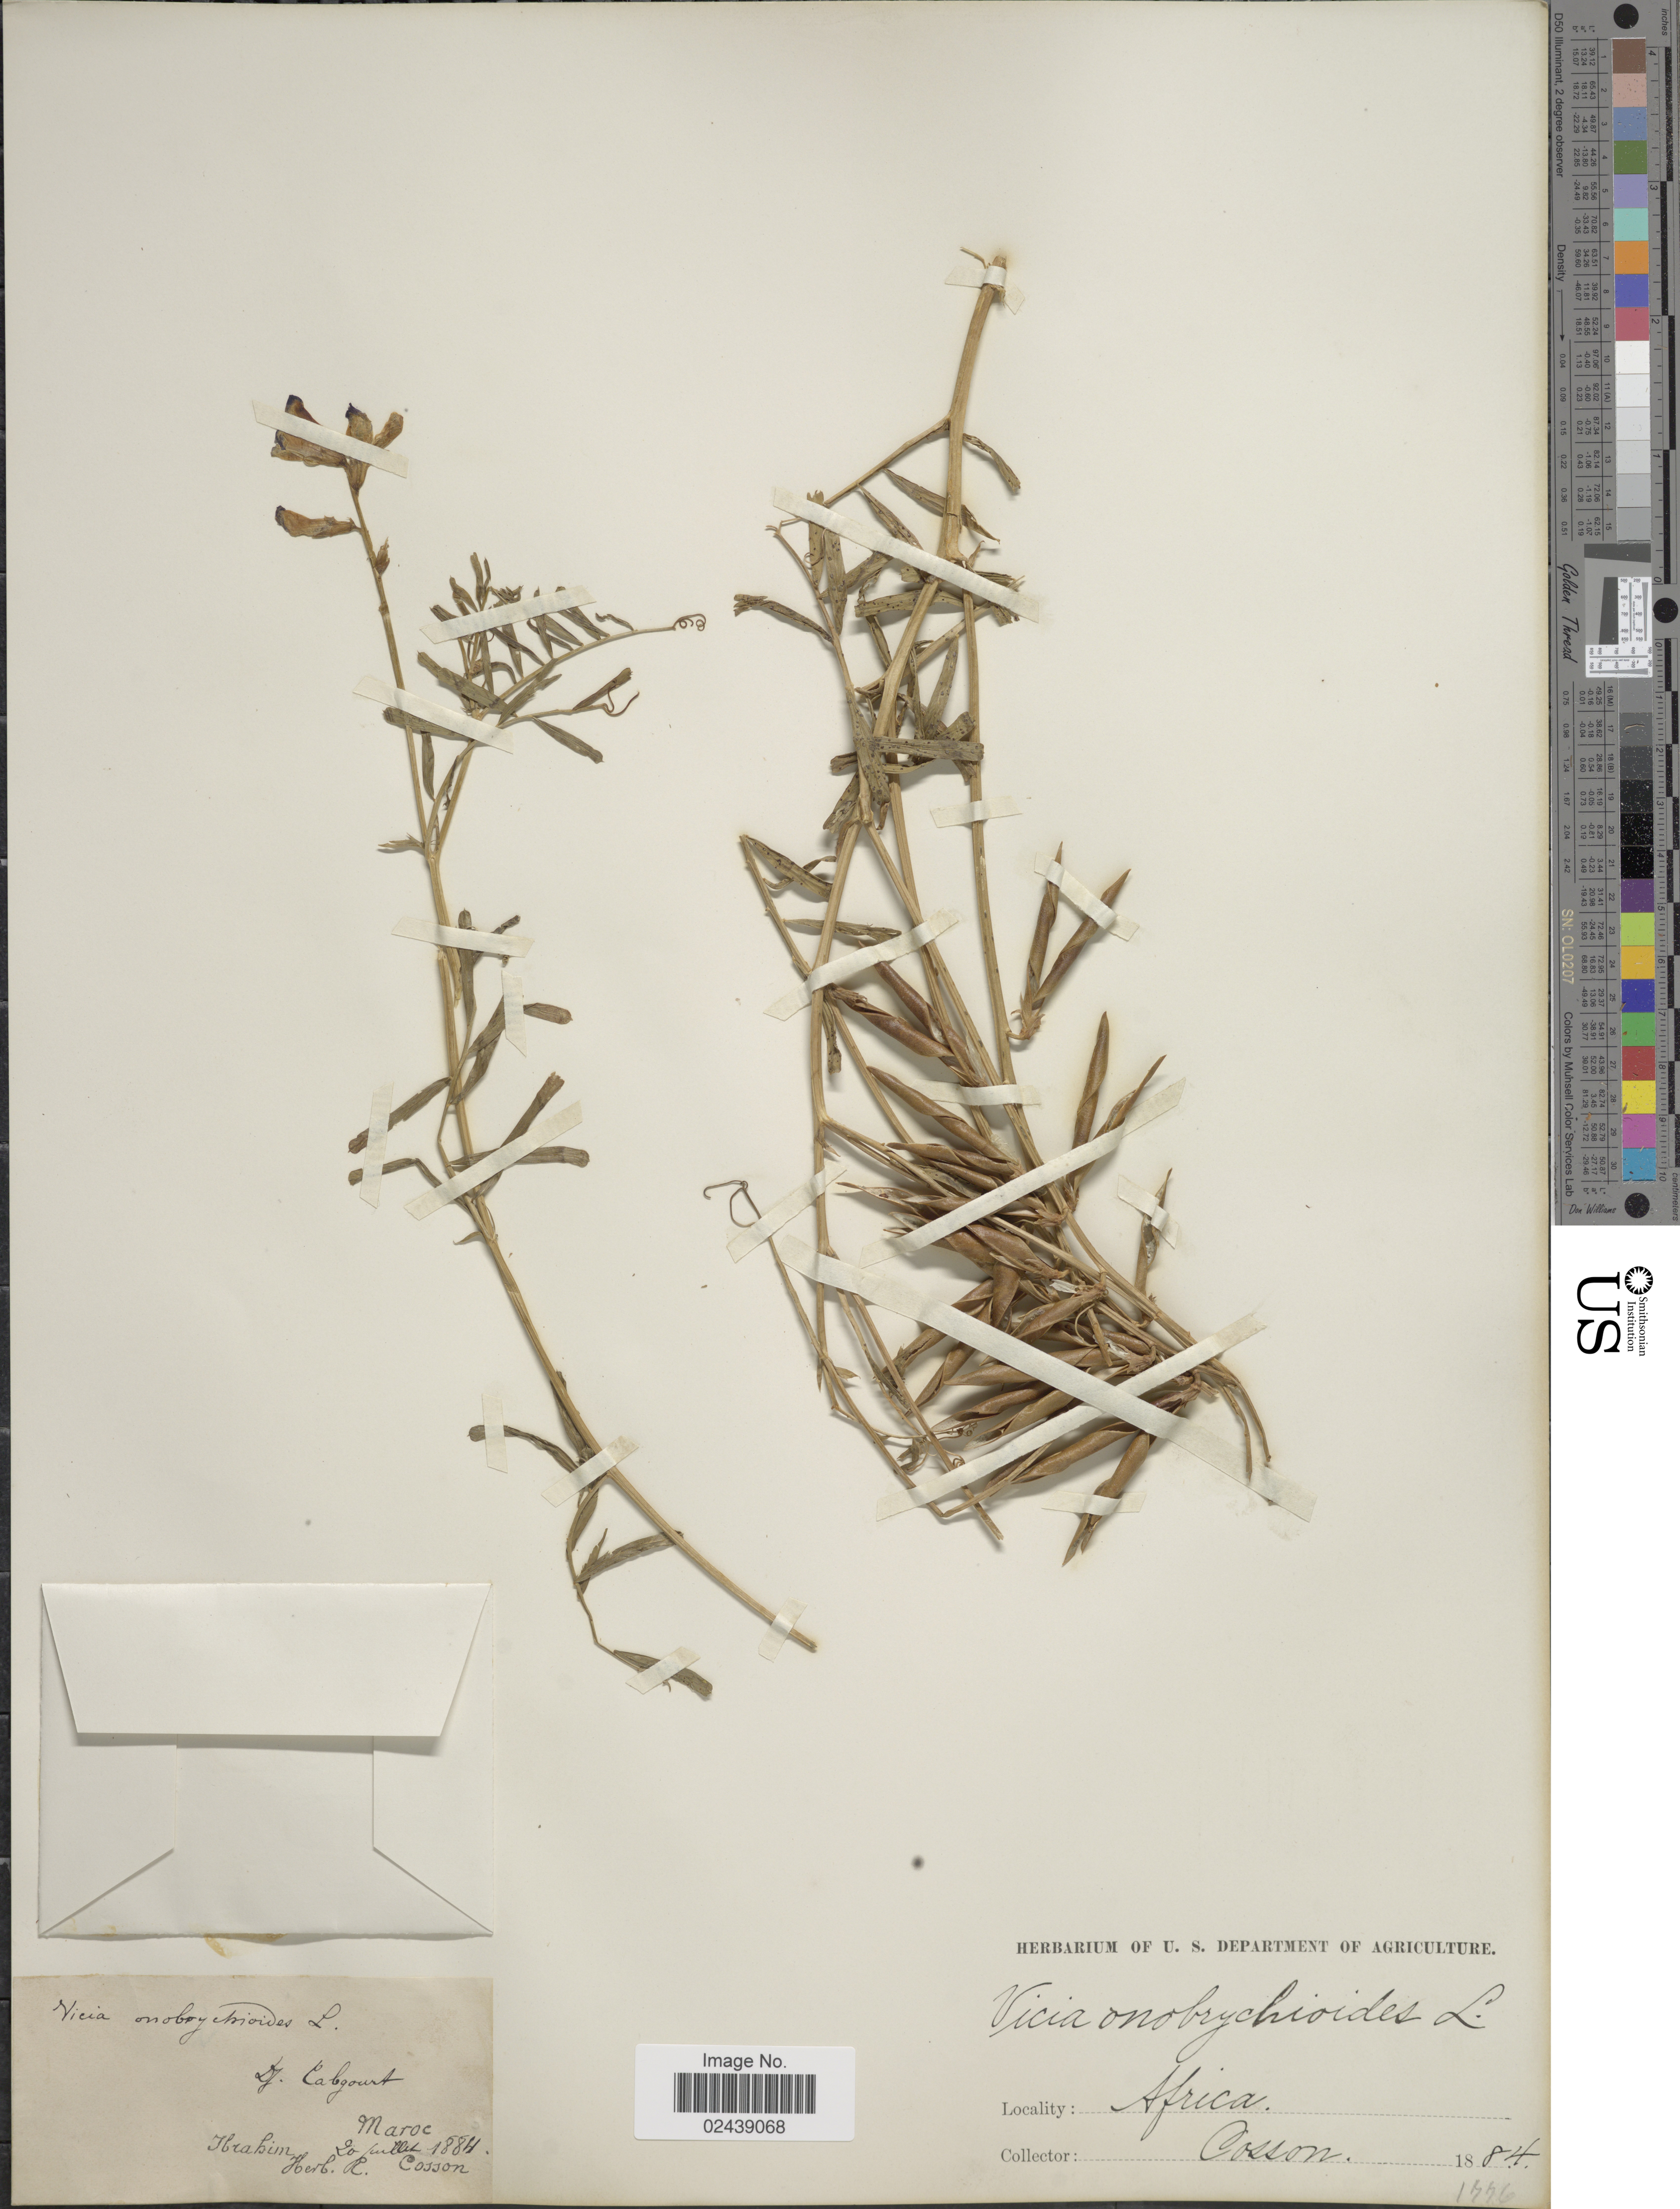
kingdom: Plantae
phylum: Tracheophyta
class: Magnoliopsida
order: Fabales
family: Fabaceae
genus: Vicia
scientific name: Vicia onobrychioides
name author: L.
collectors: -. Cosson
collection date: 1884-07-20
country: Morocco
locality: Maroc, Ibrabim, Africa